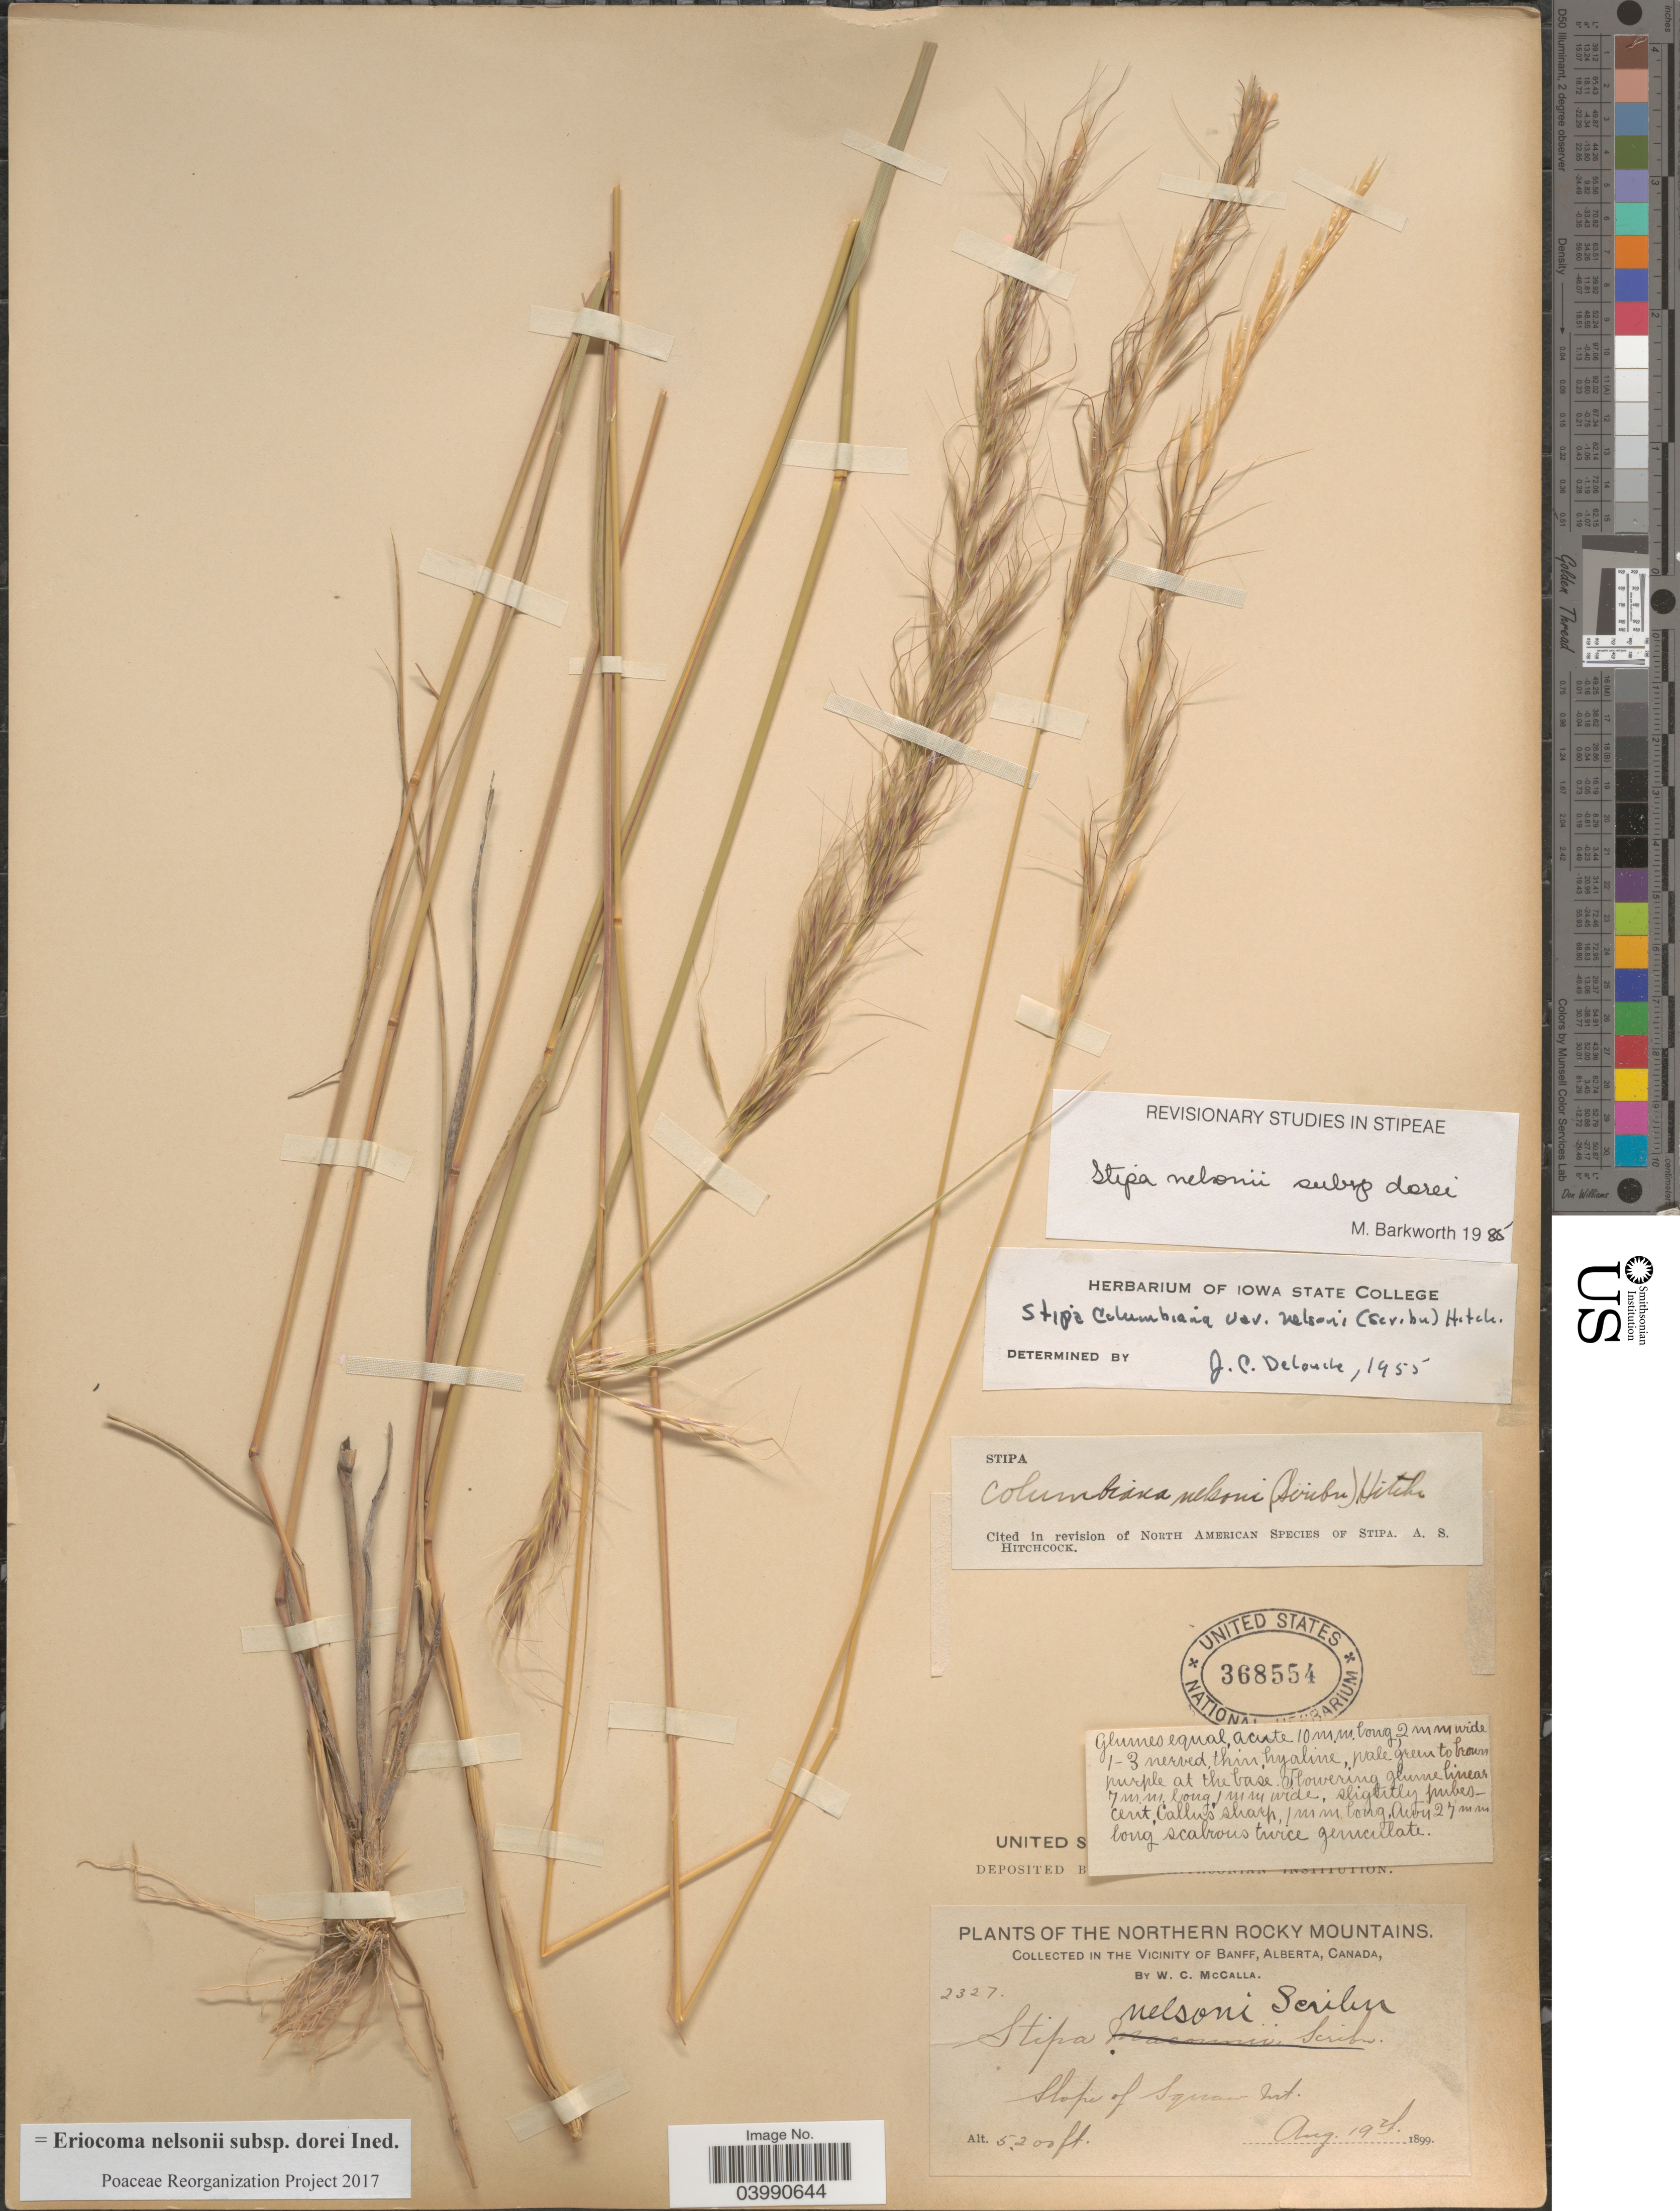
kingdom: Plantae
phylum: Tracheophyta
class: Liliopsida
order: Poales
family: Poaceae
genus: Eriocoma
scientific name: Eriocoma nelsonii subsp. dorei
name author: (Barkworth & J. Maze) Romasch.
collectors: W. McCalla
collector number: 2327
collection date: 1899-08-19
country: Canada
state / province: Alberta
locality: The northern Rocky Mountains. In the Vicinity of Banff. Slope of Squaw Mt.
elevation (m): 1585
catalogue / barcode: US 368554